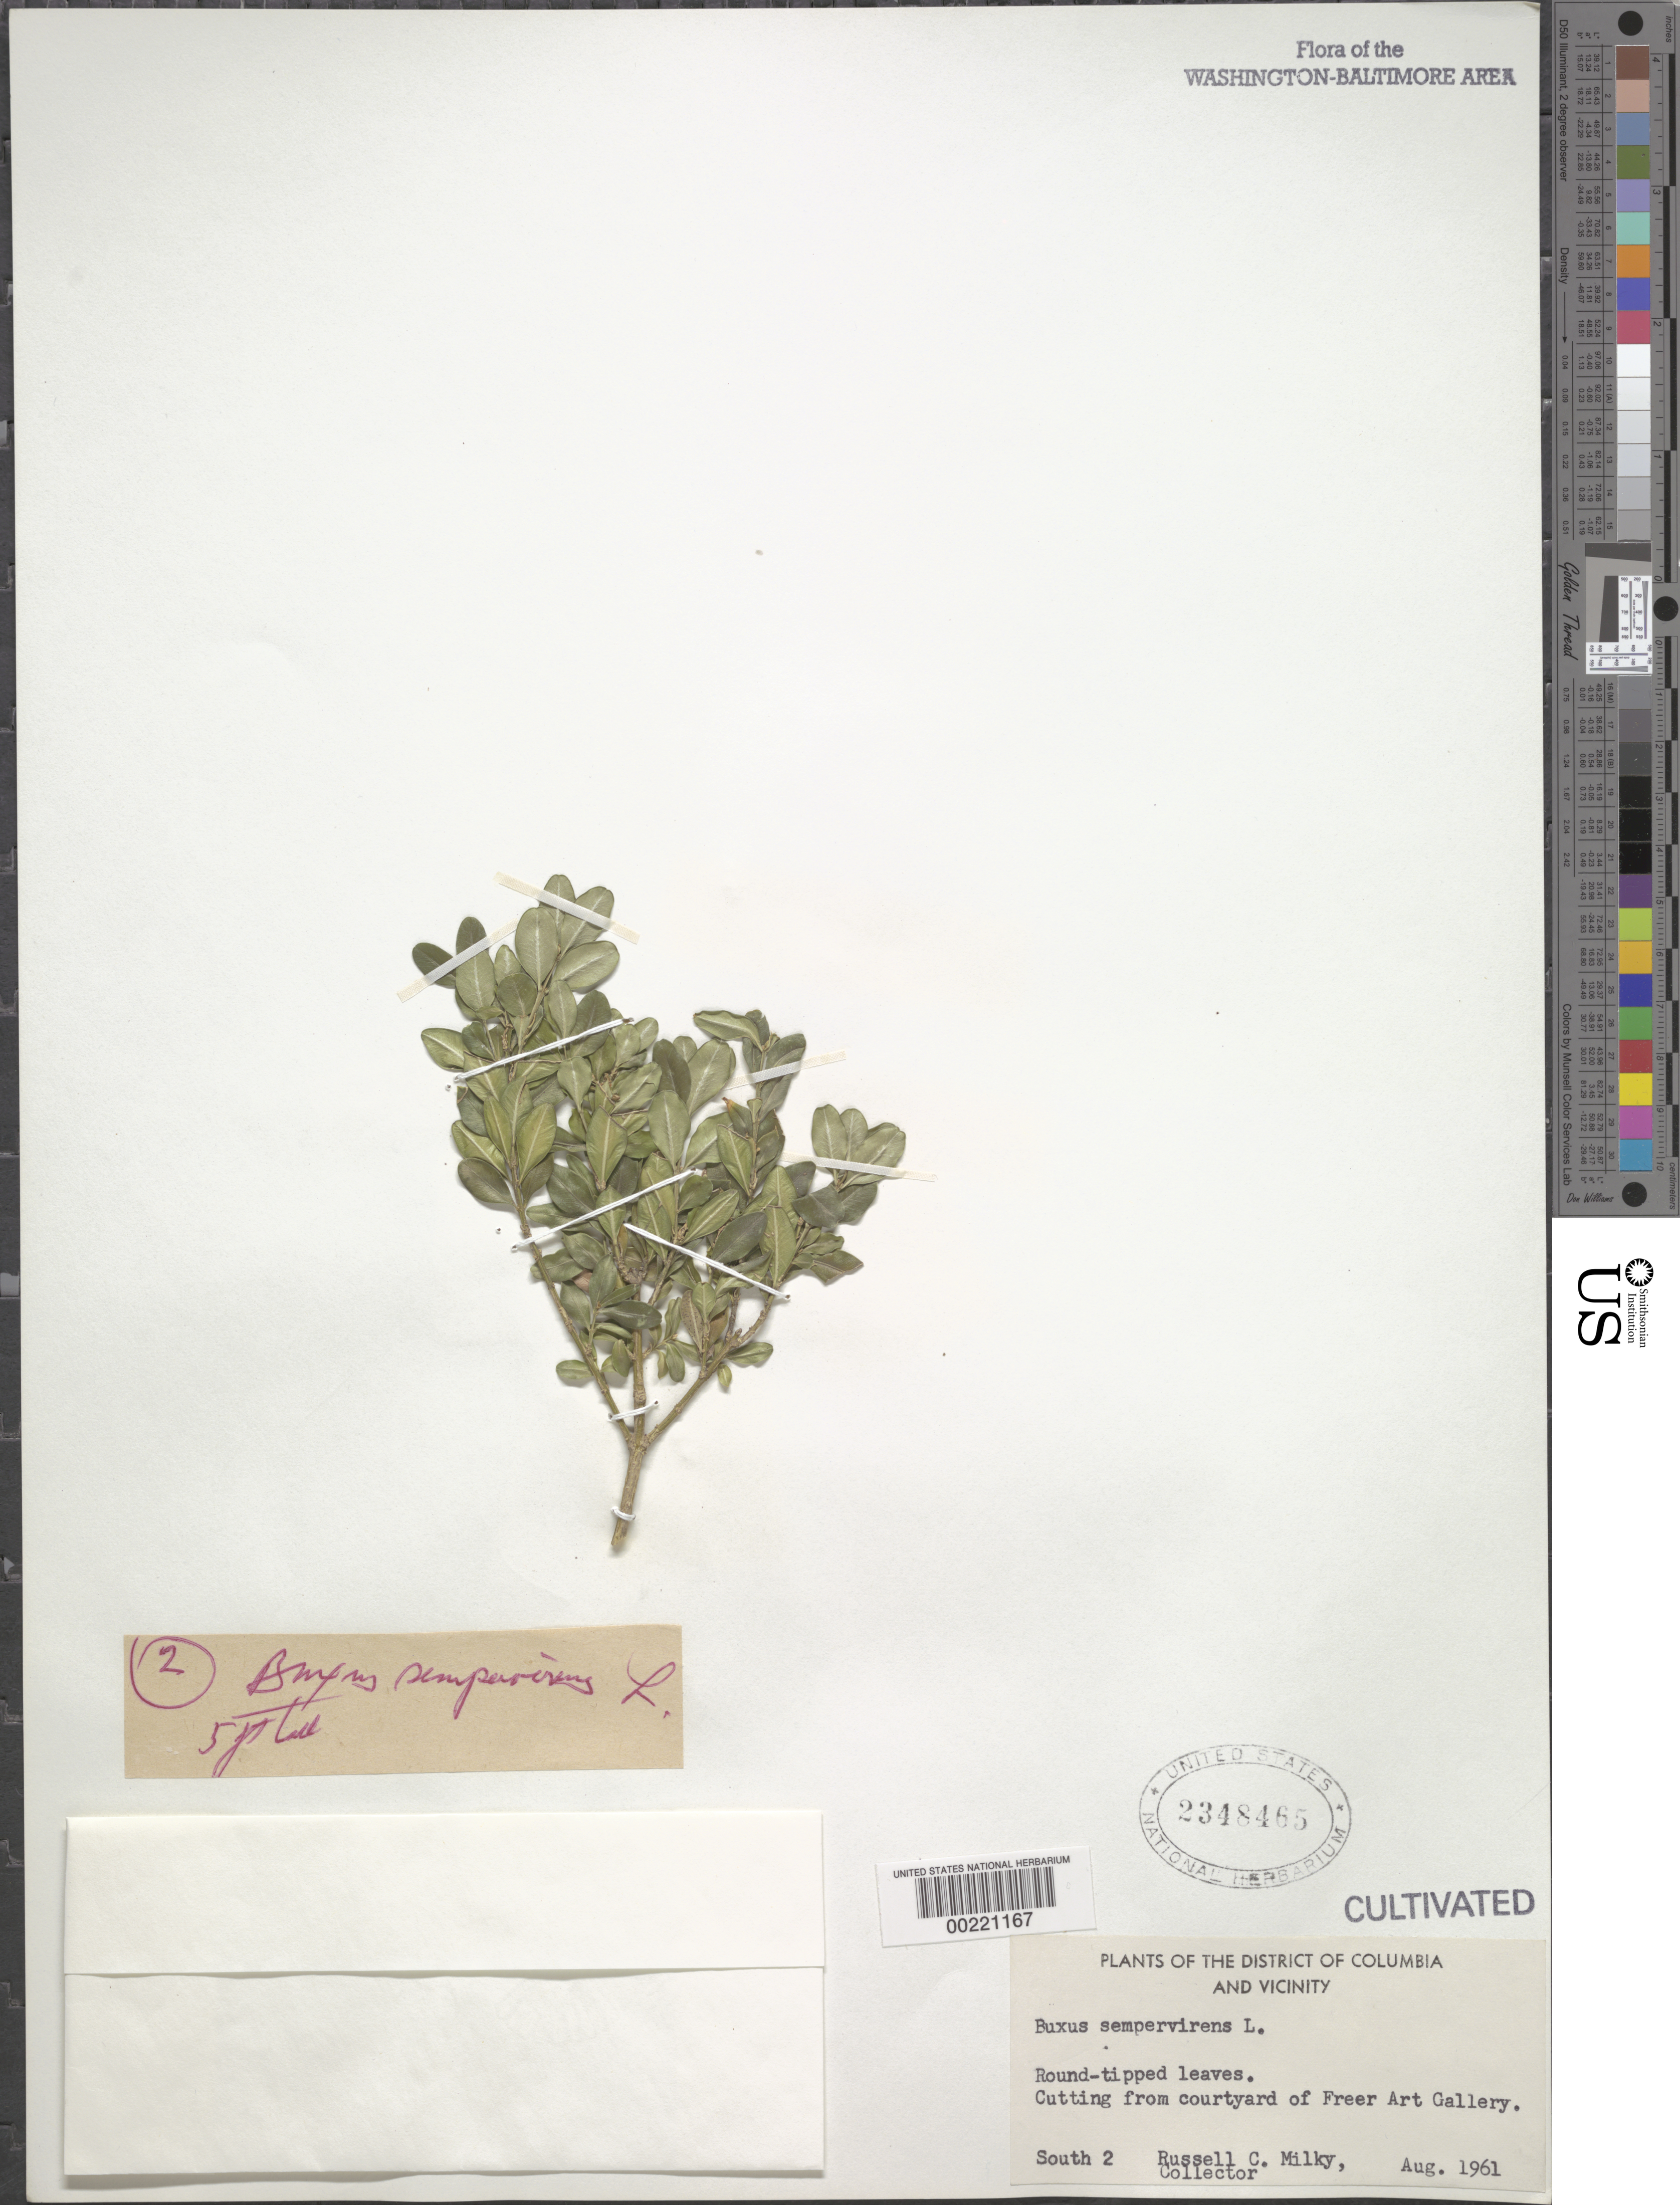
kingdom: Plantae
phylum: Tracheophyta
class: Magnoliopsida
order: Buxales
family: Buxaceae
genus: Buxus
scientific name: Buxus sempervirens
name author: L.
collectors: R. Milky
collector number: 2?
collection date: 1961-08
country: United States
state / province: District of Columbia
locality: The District of Columbia and Vicinity. Cutting from courtyard of Freer Art Gallery. South 2 [unsure placement].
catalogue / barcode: US 2348465